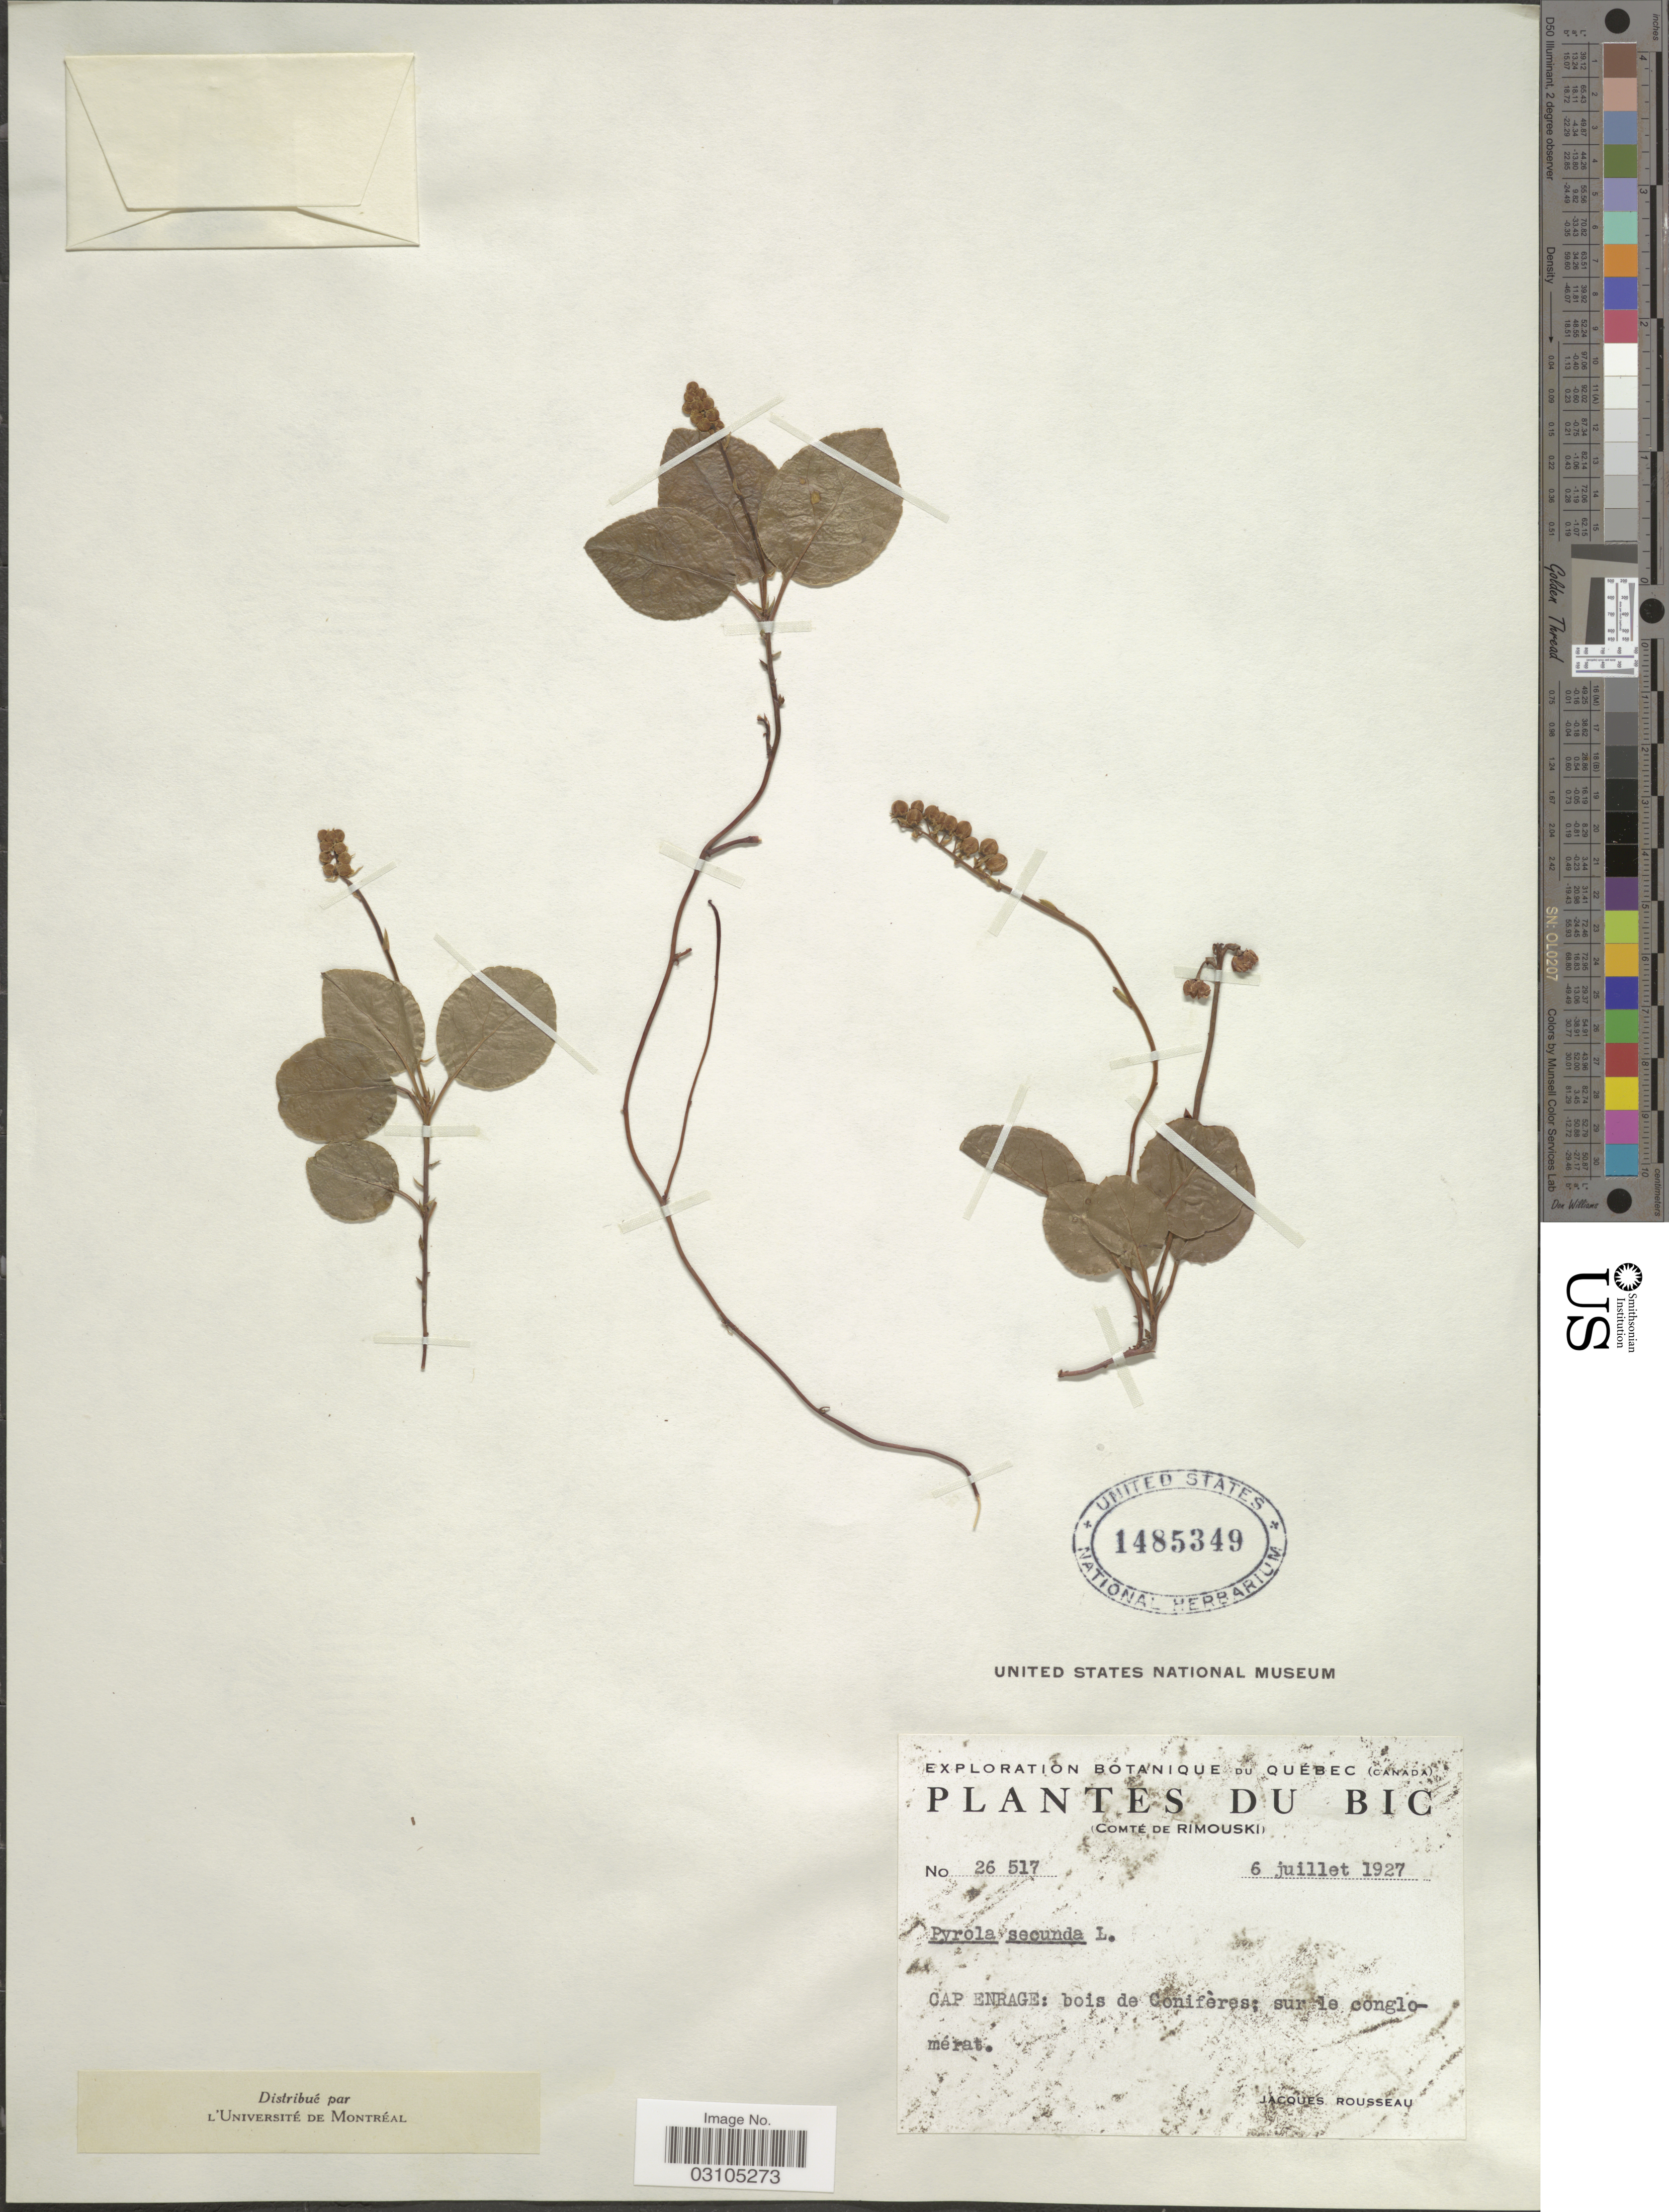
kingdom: Plantae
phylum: Tracheophyta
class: Magnoliopsida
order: Ericales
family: Ericaceae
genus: Orthilia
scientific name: Orthilia secunda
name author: (L.) House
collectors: J. Rousseau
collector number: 26517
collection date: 1927-07-06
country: Canada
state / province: Quebec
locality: Bic. (Comté de Rimouski). Cap Enrage: bois de Conifères.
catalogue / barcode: US 1485349